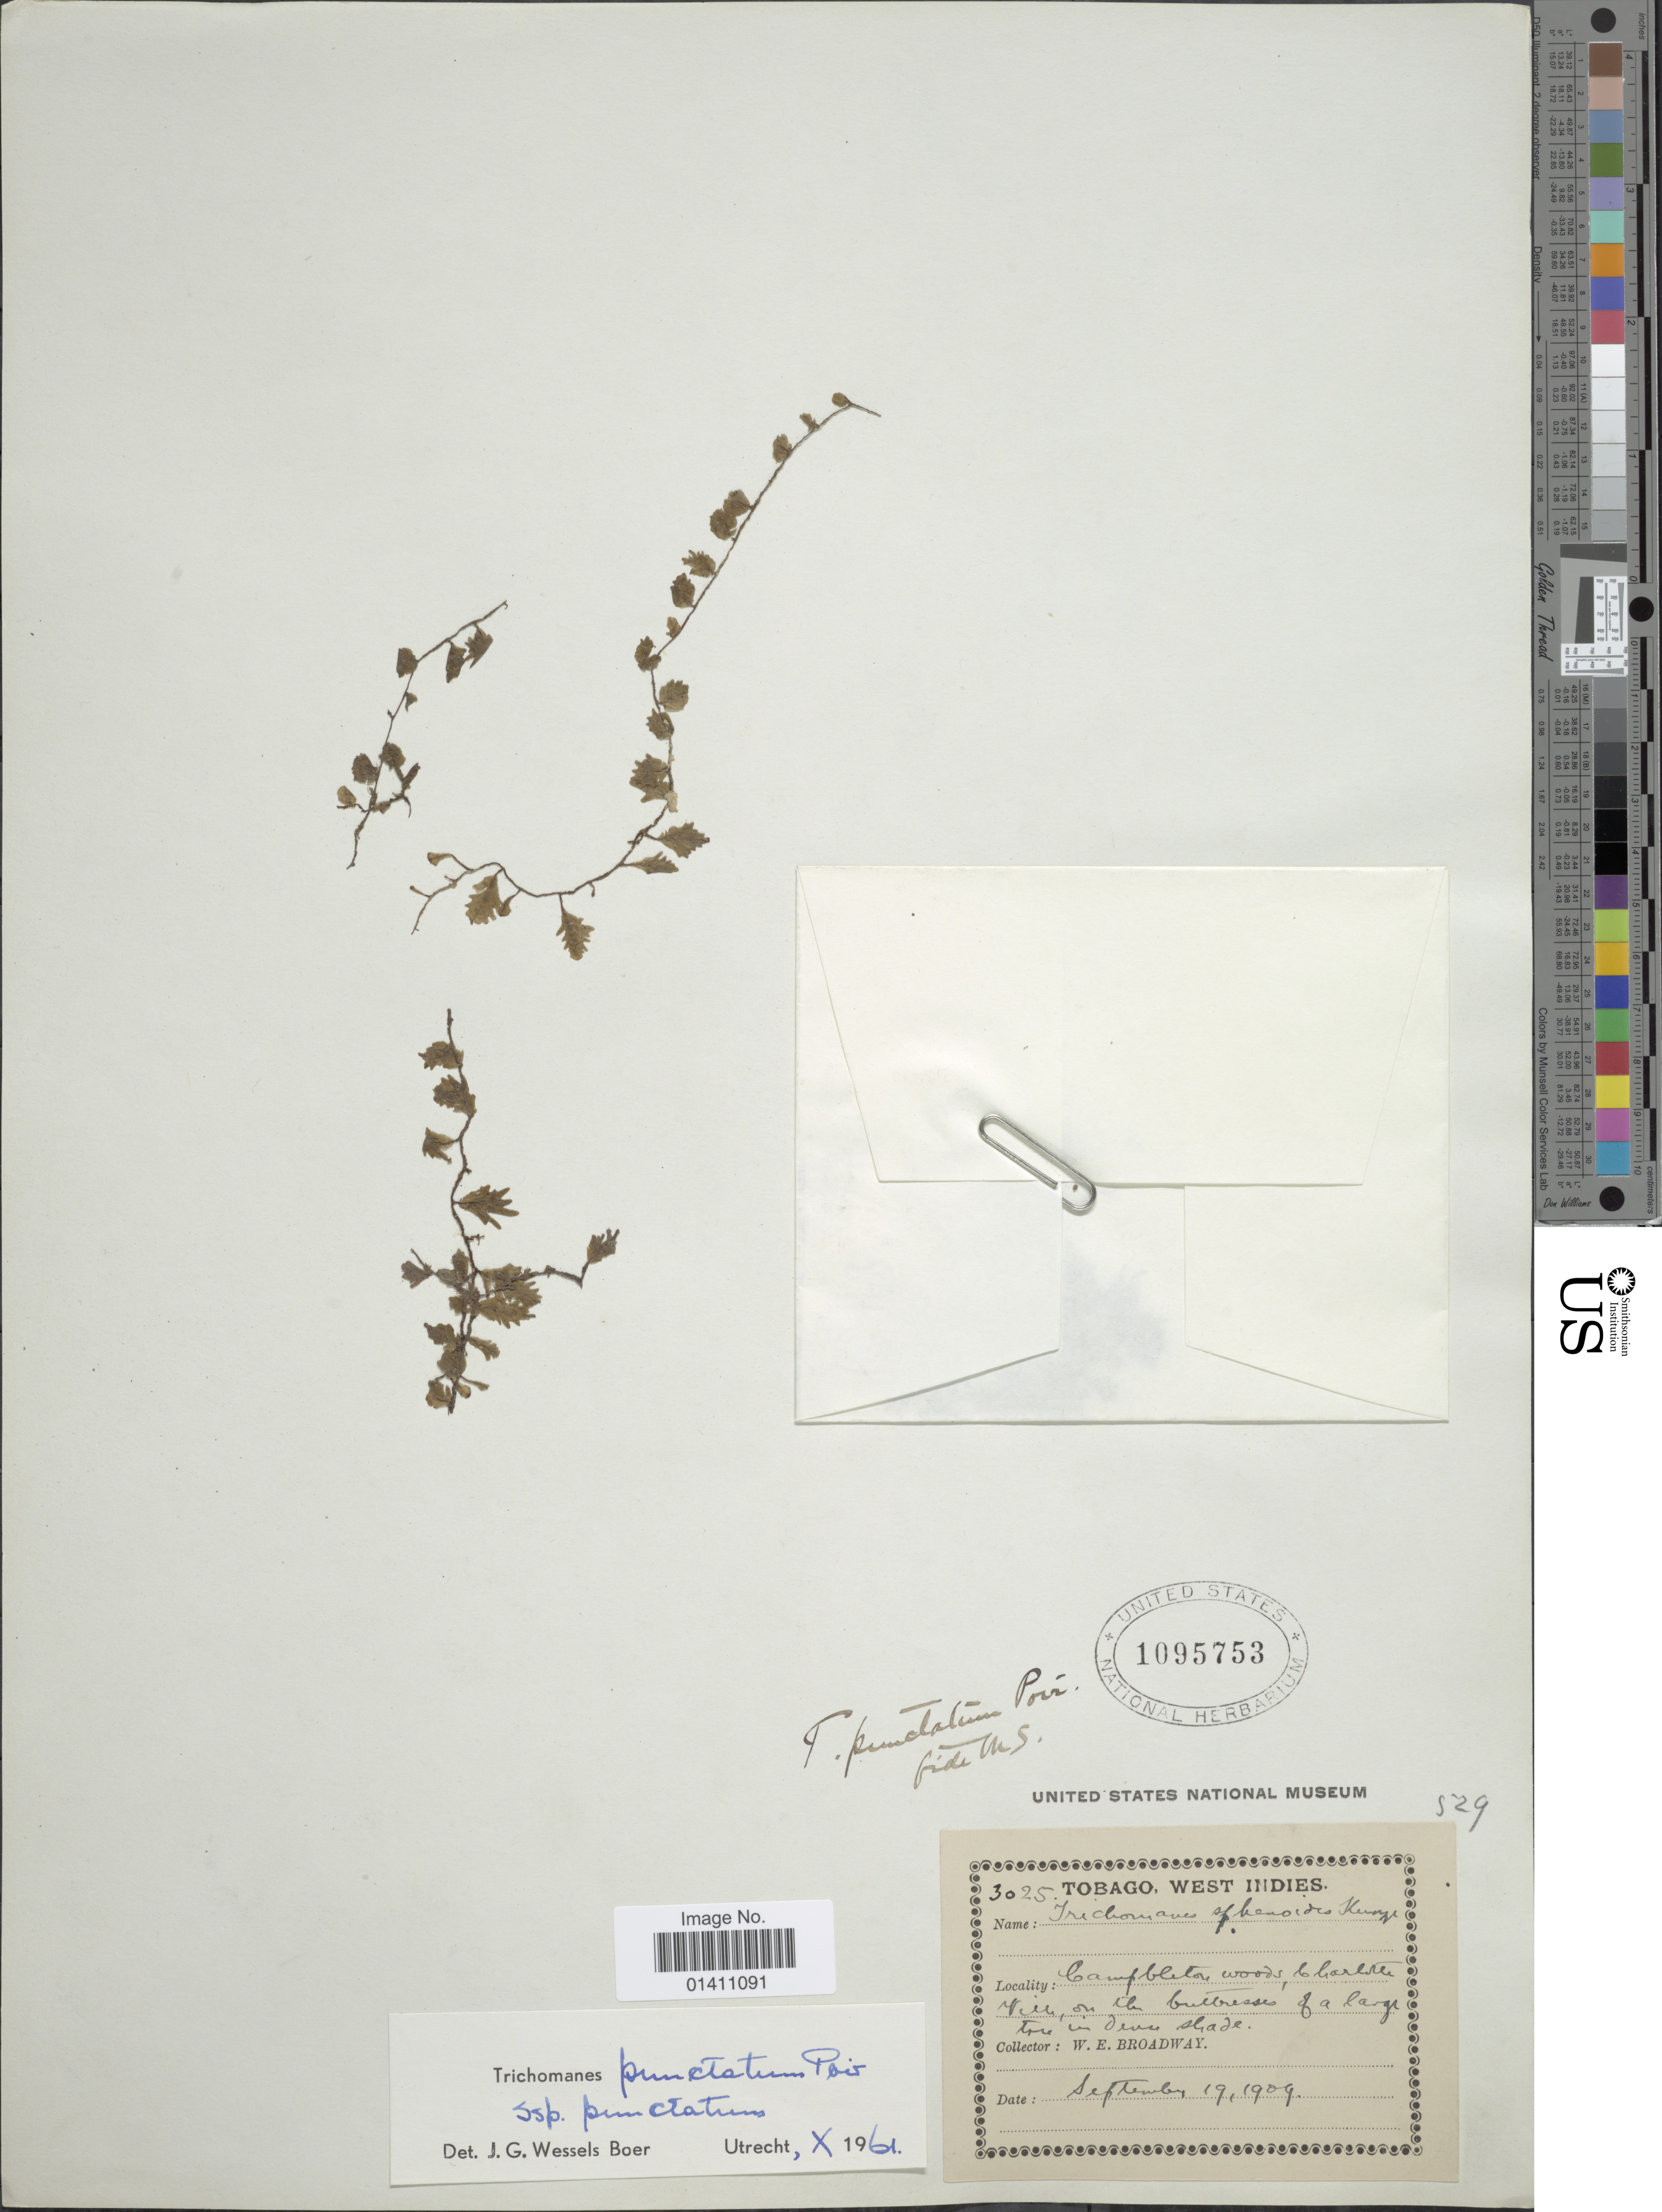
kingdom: Plantae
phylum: Tracheophyta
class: Polypodiopsida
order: Hymenophyllales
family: Hymenophyllaceae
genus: Didymoglossum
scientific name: Didymoglossum punctatum subsp. punctatum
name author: (Poir.) Desv.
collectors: W. E. Broadway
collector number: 3025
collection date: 1909-09-19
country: Trinidad and Tobago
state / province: Tobago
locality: West Indies. Cambleton woods, Charlotteville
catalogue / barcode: US 1095753